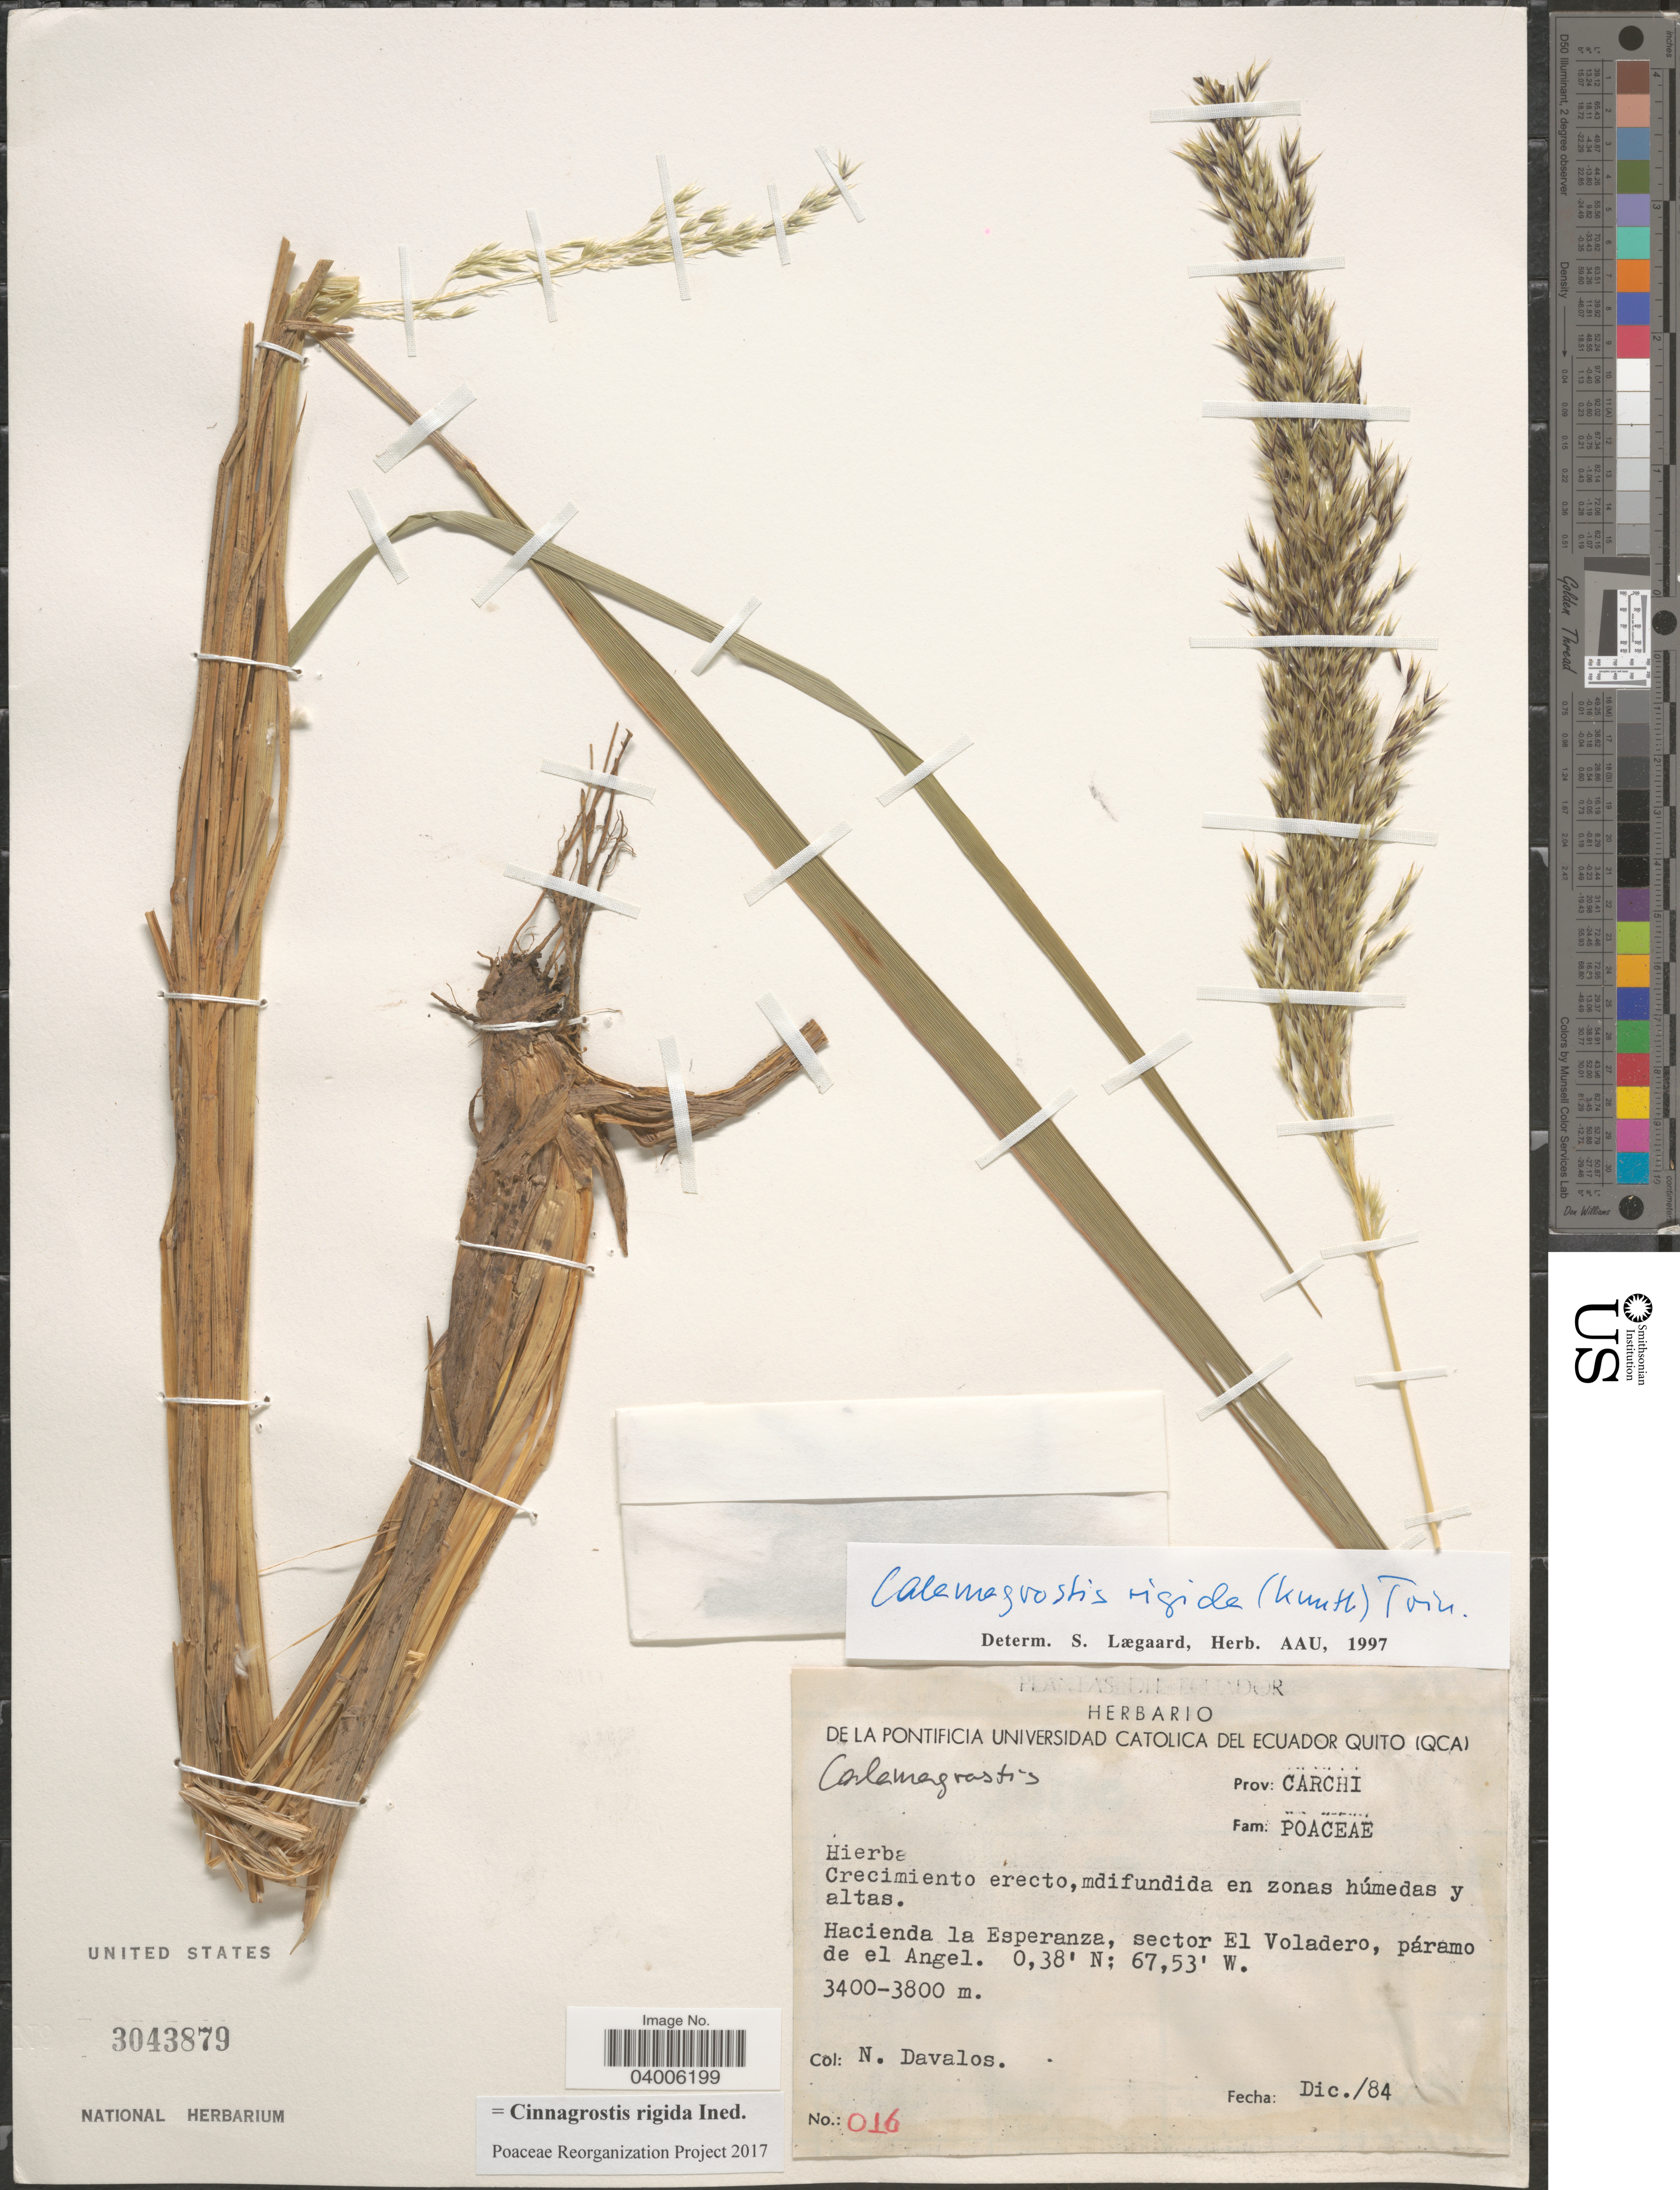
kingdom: Plantae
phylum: Tracheophyta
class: Liliopsida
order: Poales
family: Poaceae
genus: Cinnagrostis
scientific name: Cinnagrostis rigida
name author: (Kunth) P.M. Peterson et al.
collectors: N. Davalos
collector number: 016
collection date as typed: Transcribed d/m/y: /12/84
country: Ecuador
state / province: Carchi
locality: Hacienda la Esperanza, sector El Voladero, páramo de el Angel.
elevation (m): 3400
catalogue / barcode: US 3043879